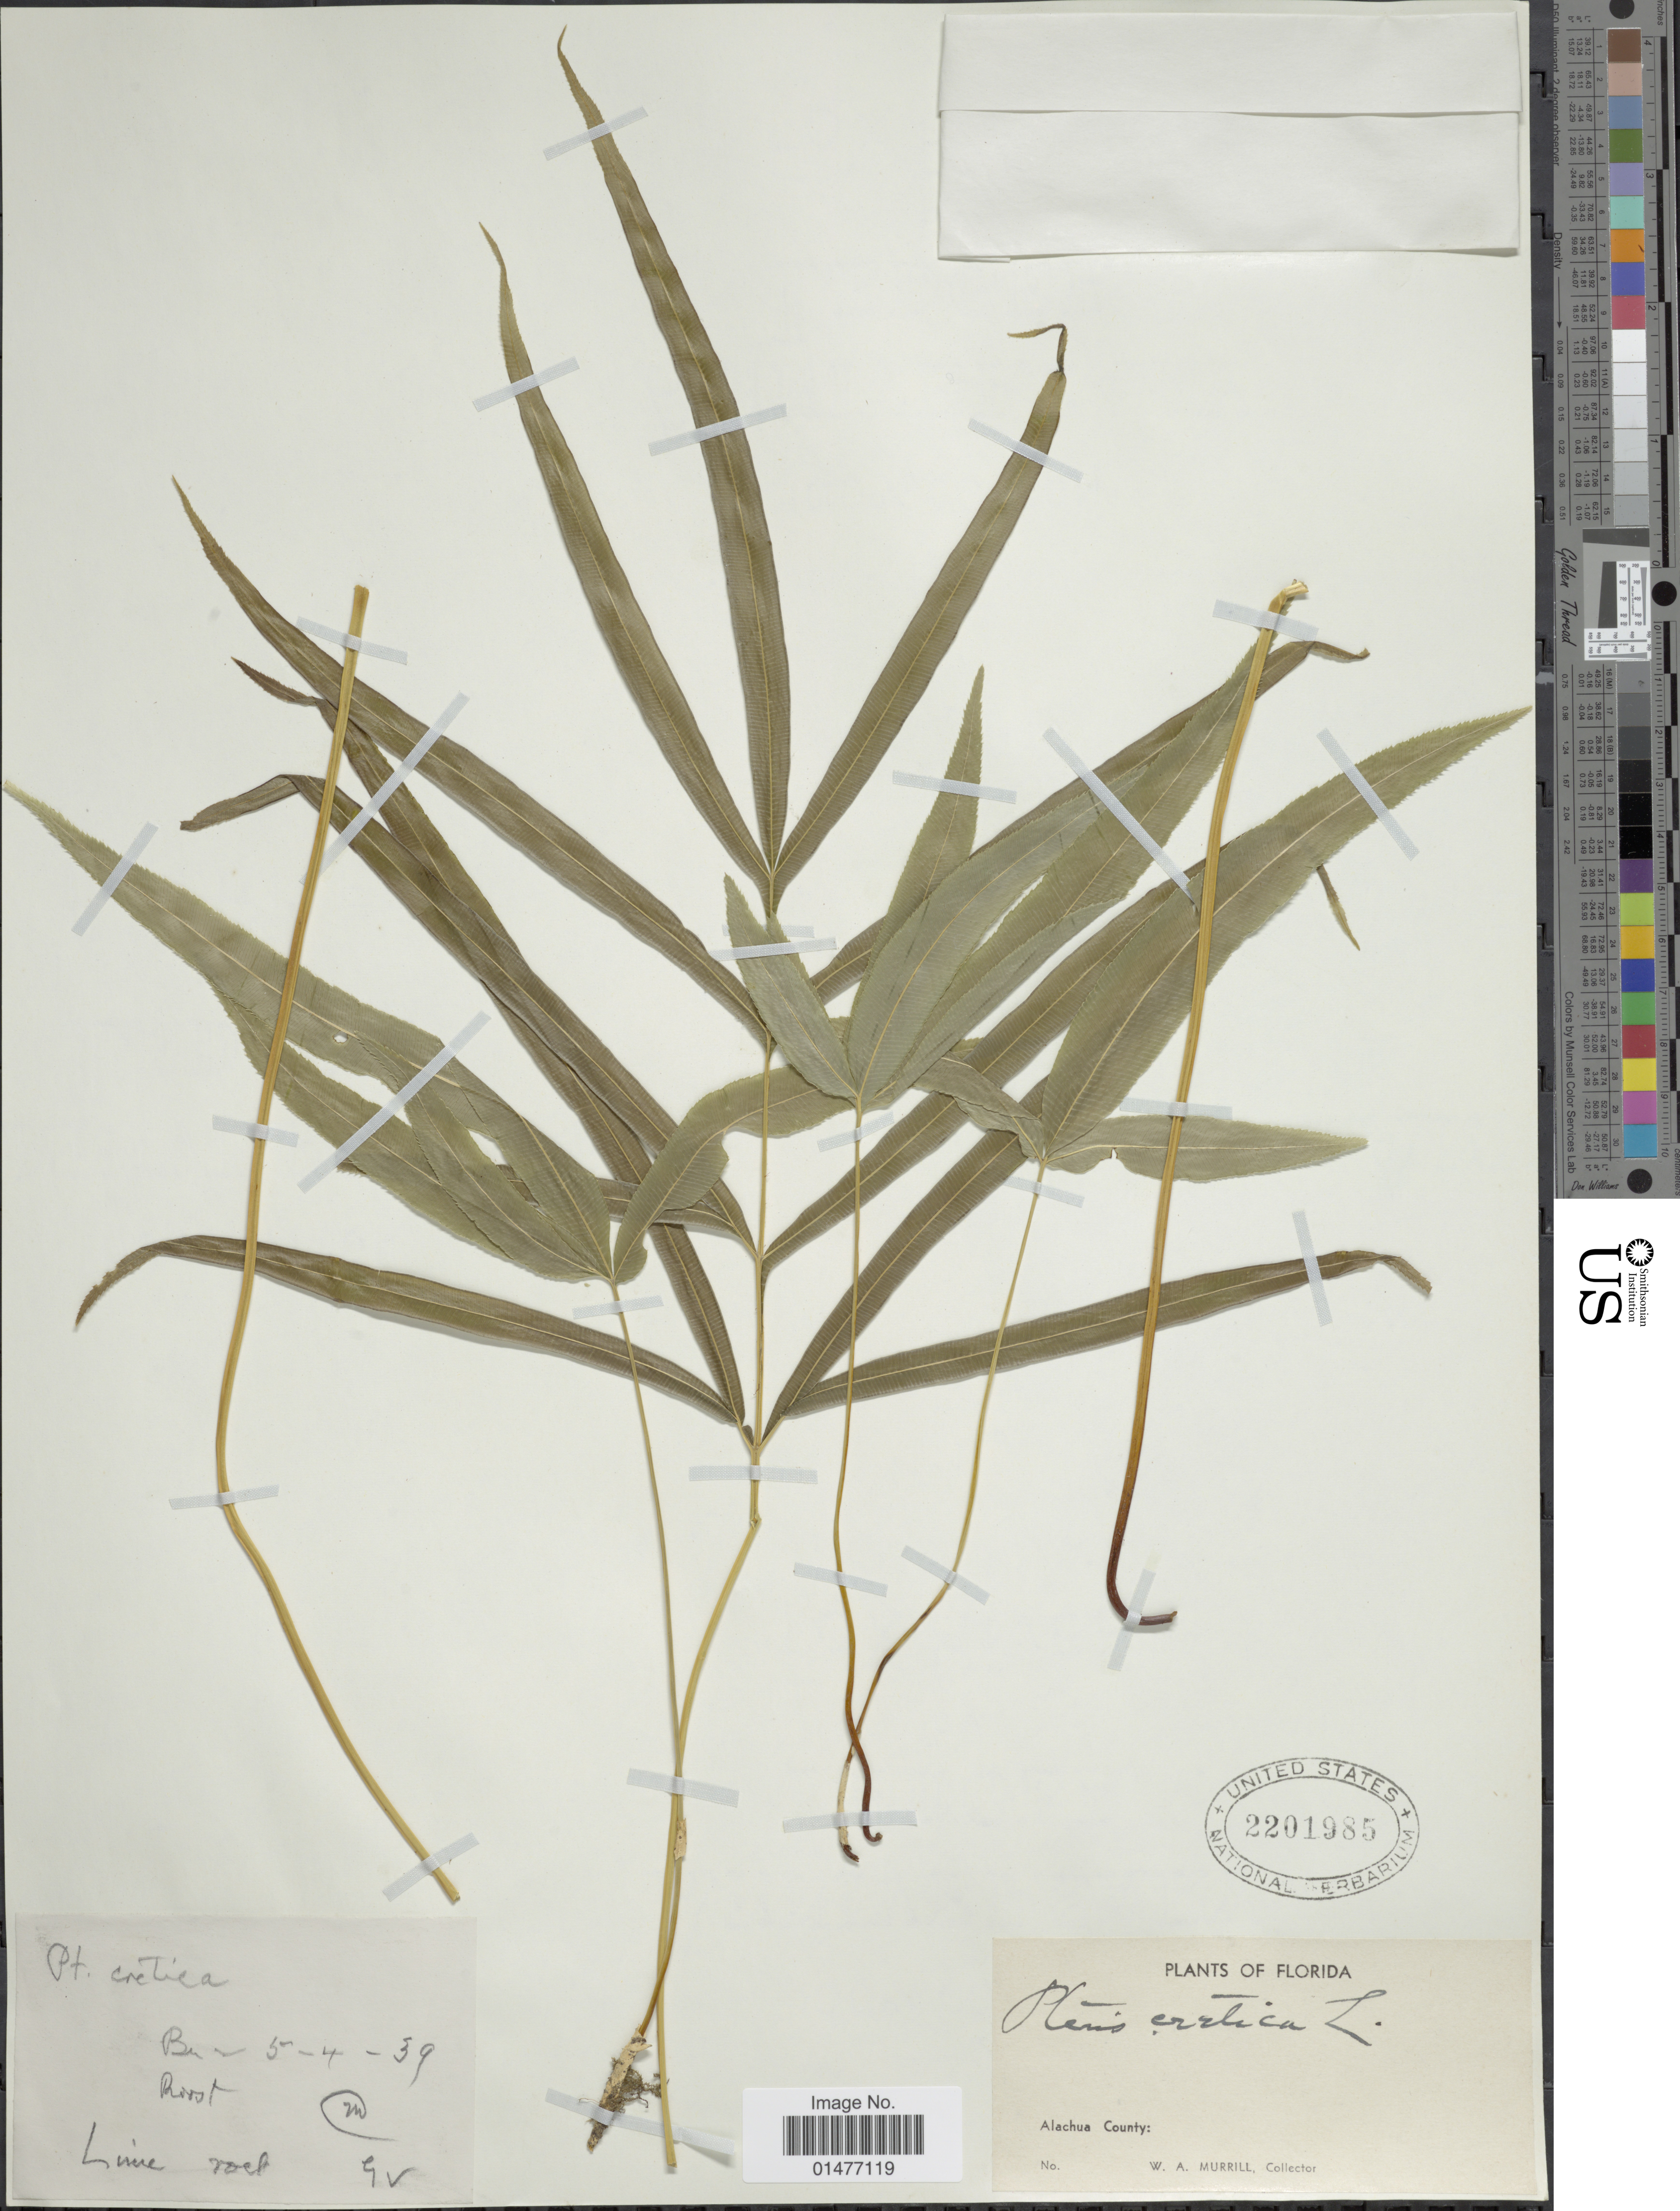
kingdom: Plantae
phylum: Tracheophyta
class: Polypodiopsida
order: Polypodiales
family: Pteridaceae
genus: Pteris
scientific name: Pteris cretica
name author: L.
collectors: W. A. Murrill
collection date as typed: Transcribed d/m/y: 5/4/39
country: United States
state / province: Florida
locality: Plants of Florida, Alachua County.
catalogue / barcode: US 2201985